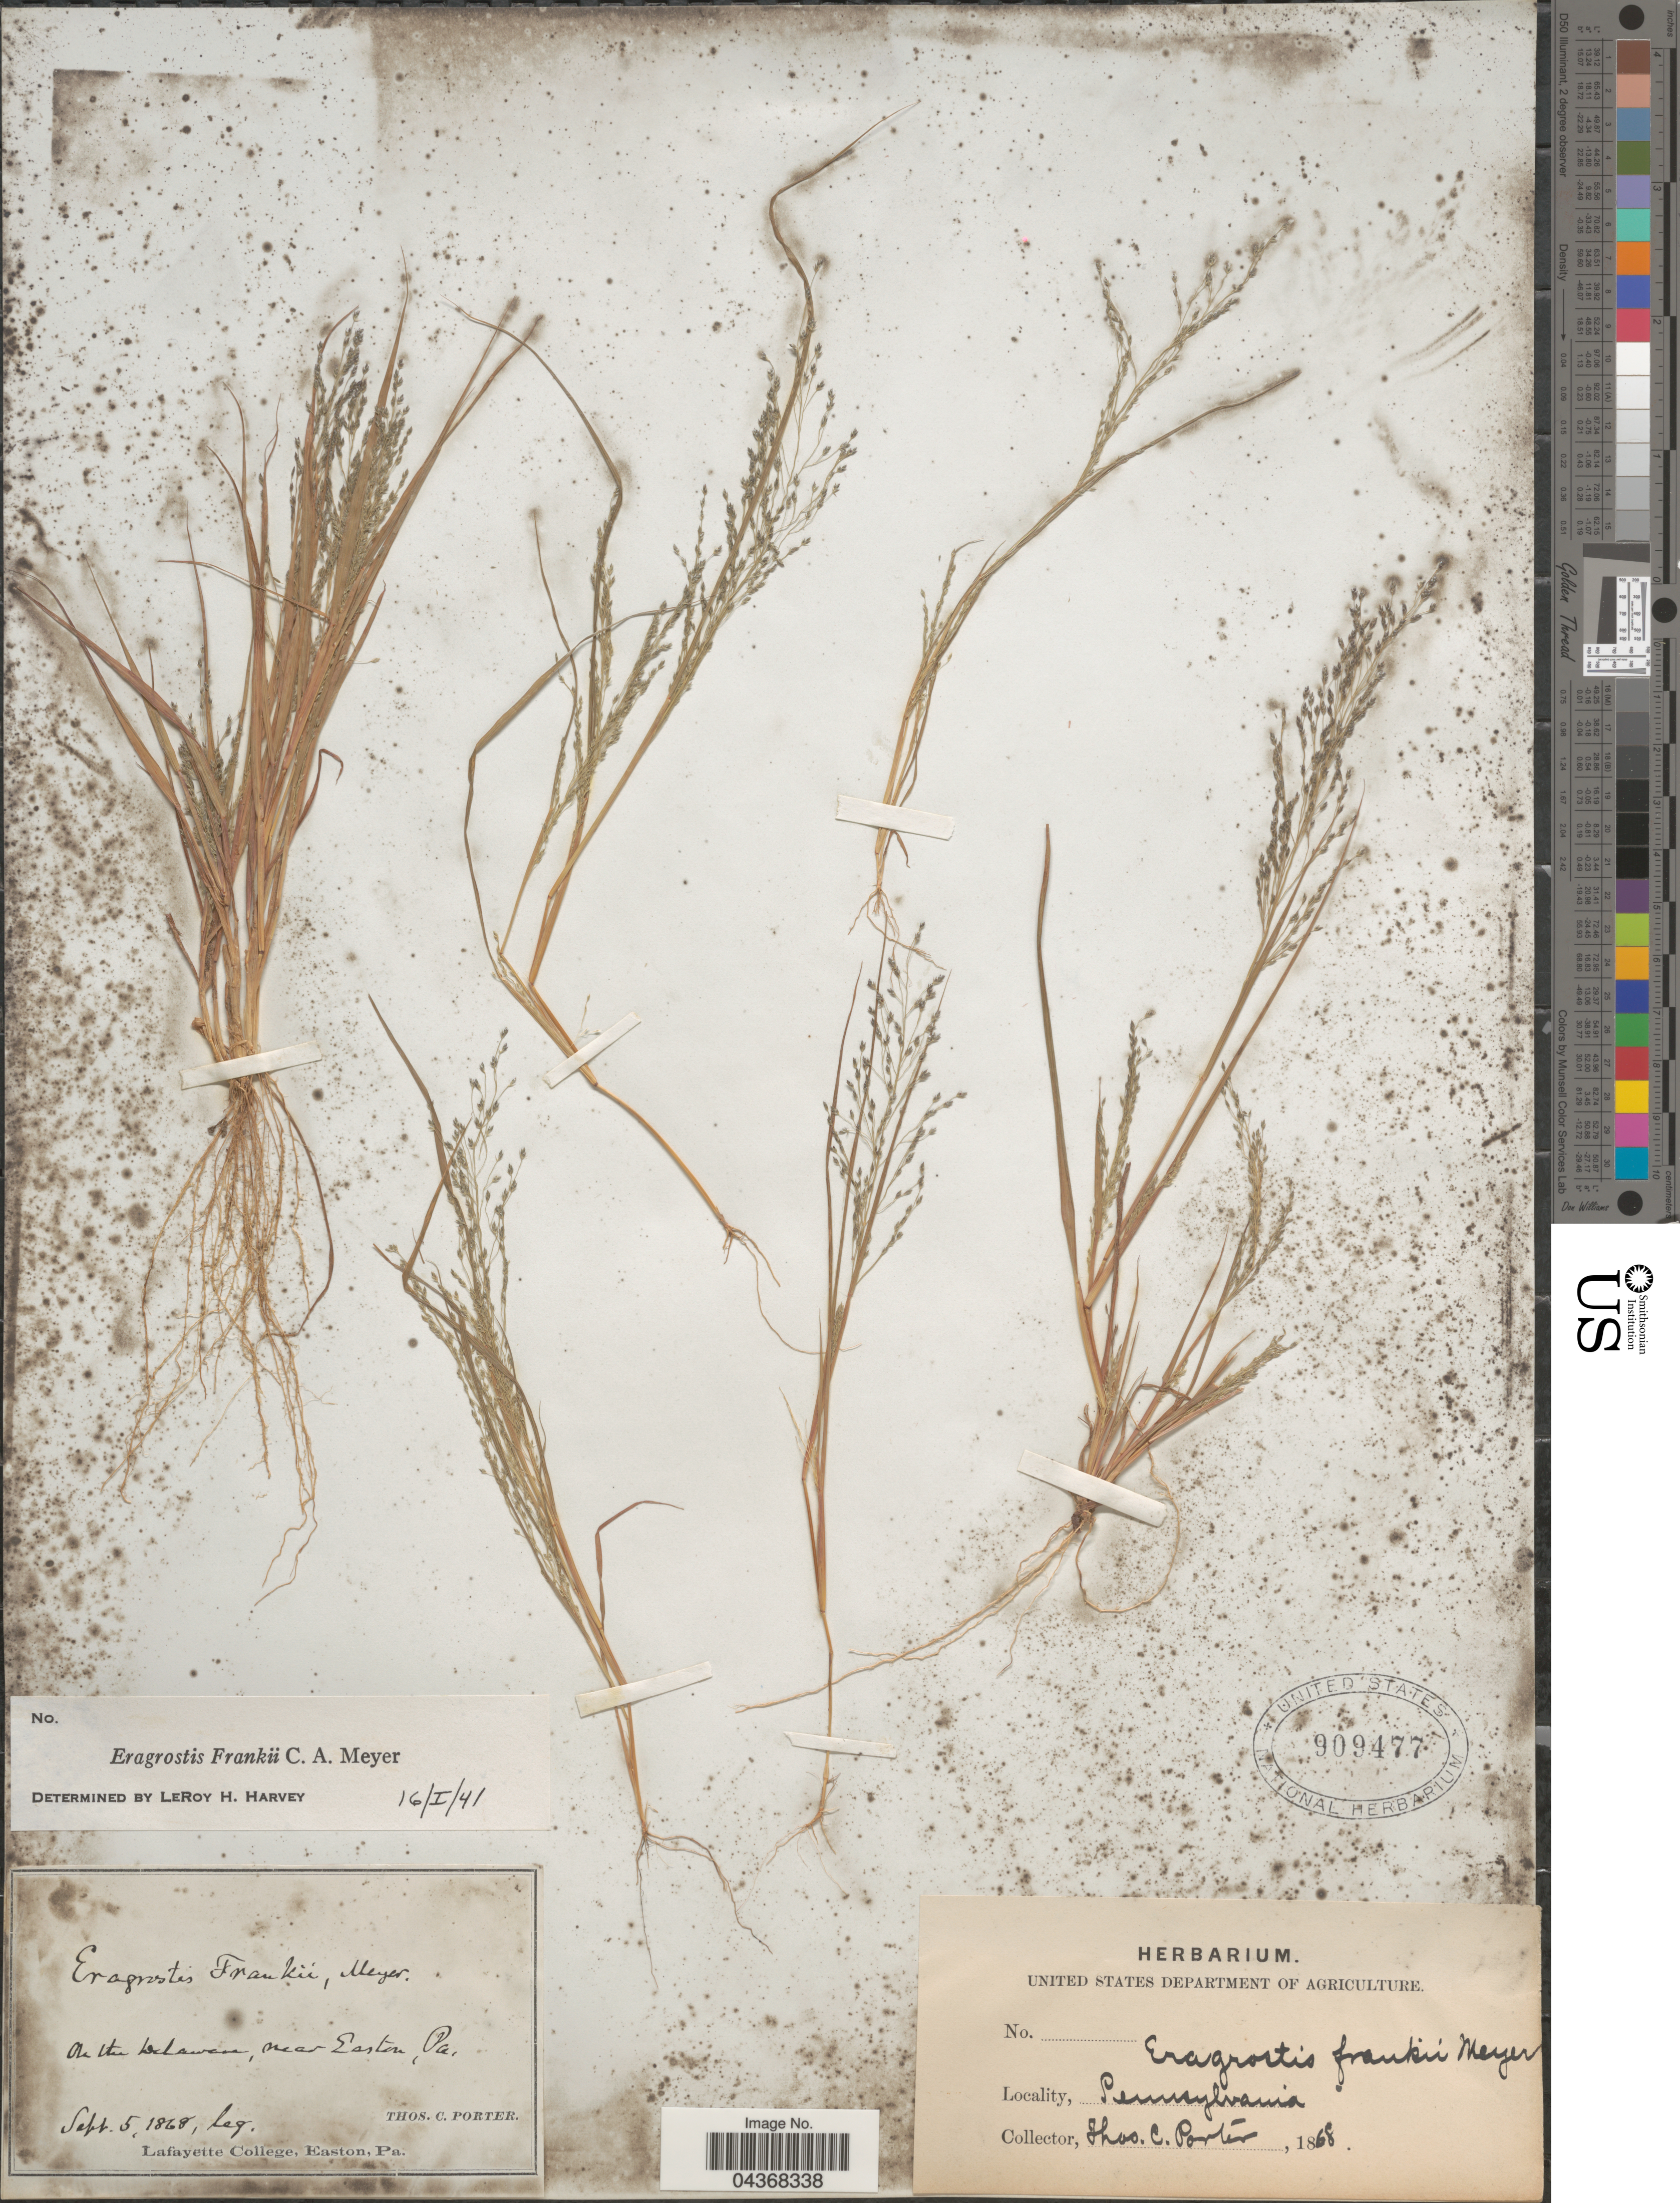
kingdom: Plantae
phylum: Tracheophyta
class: Liliopsida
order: Poales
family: Poaceae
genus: Eragrostis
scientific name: Eragrostis frankii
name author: C.A. Mey. ex Steud.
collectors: T. Porter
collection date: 1868-09-05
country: United States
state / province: Pennsylvania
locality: On the Delaware, near Easton.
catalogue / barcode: US 909477